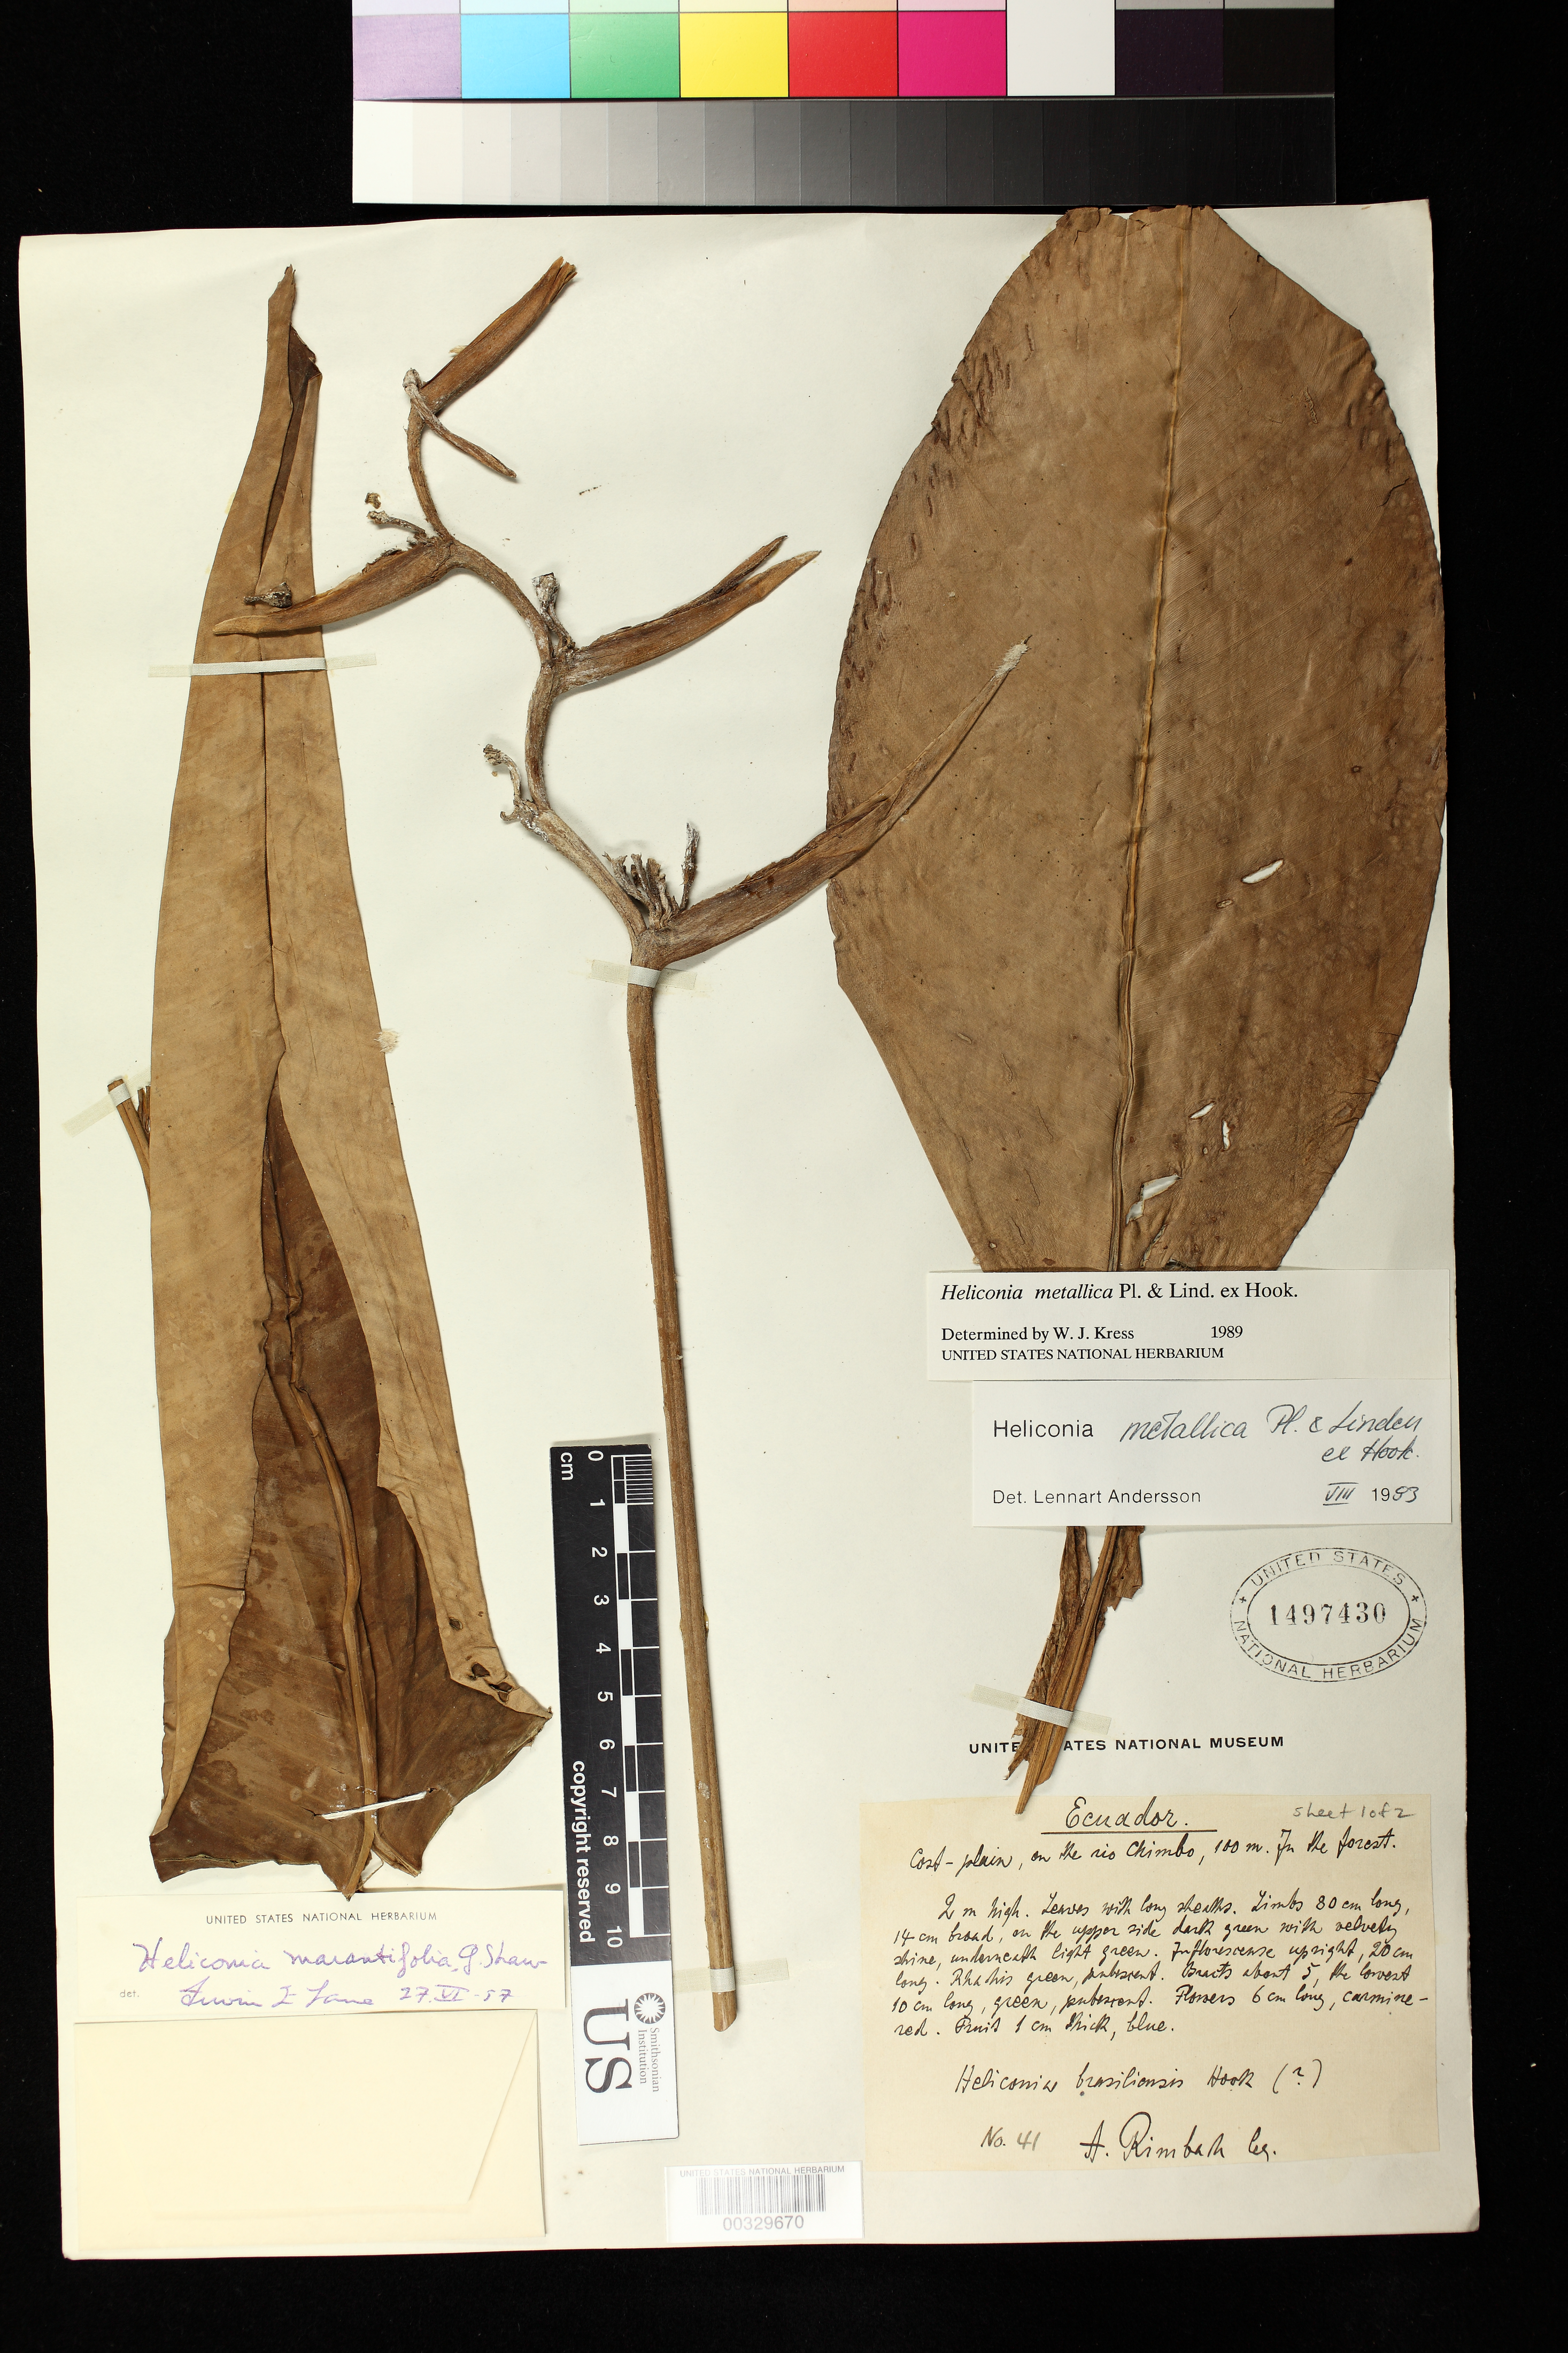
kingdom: Plantae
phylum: Tracheophyta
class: Liliopsida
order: Zingiberales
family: Heliconiaceae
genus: Heliconia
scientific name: Heliconia metallica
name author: Planch. & Linden ex Hook.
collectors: A. Rimbach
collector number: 41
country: Ecuador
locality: Coast-plain, on Rio Chimbo, 100 m in the forest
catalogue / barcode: US 1497430